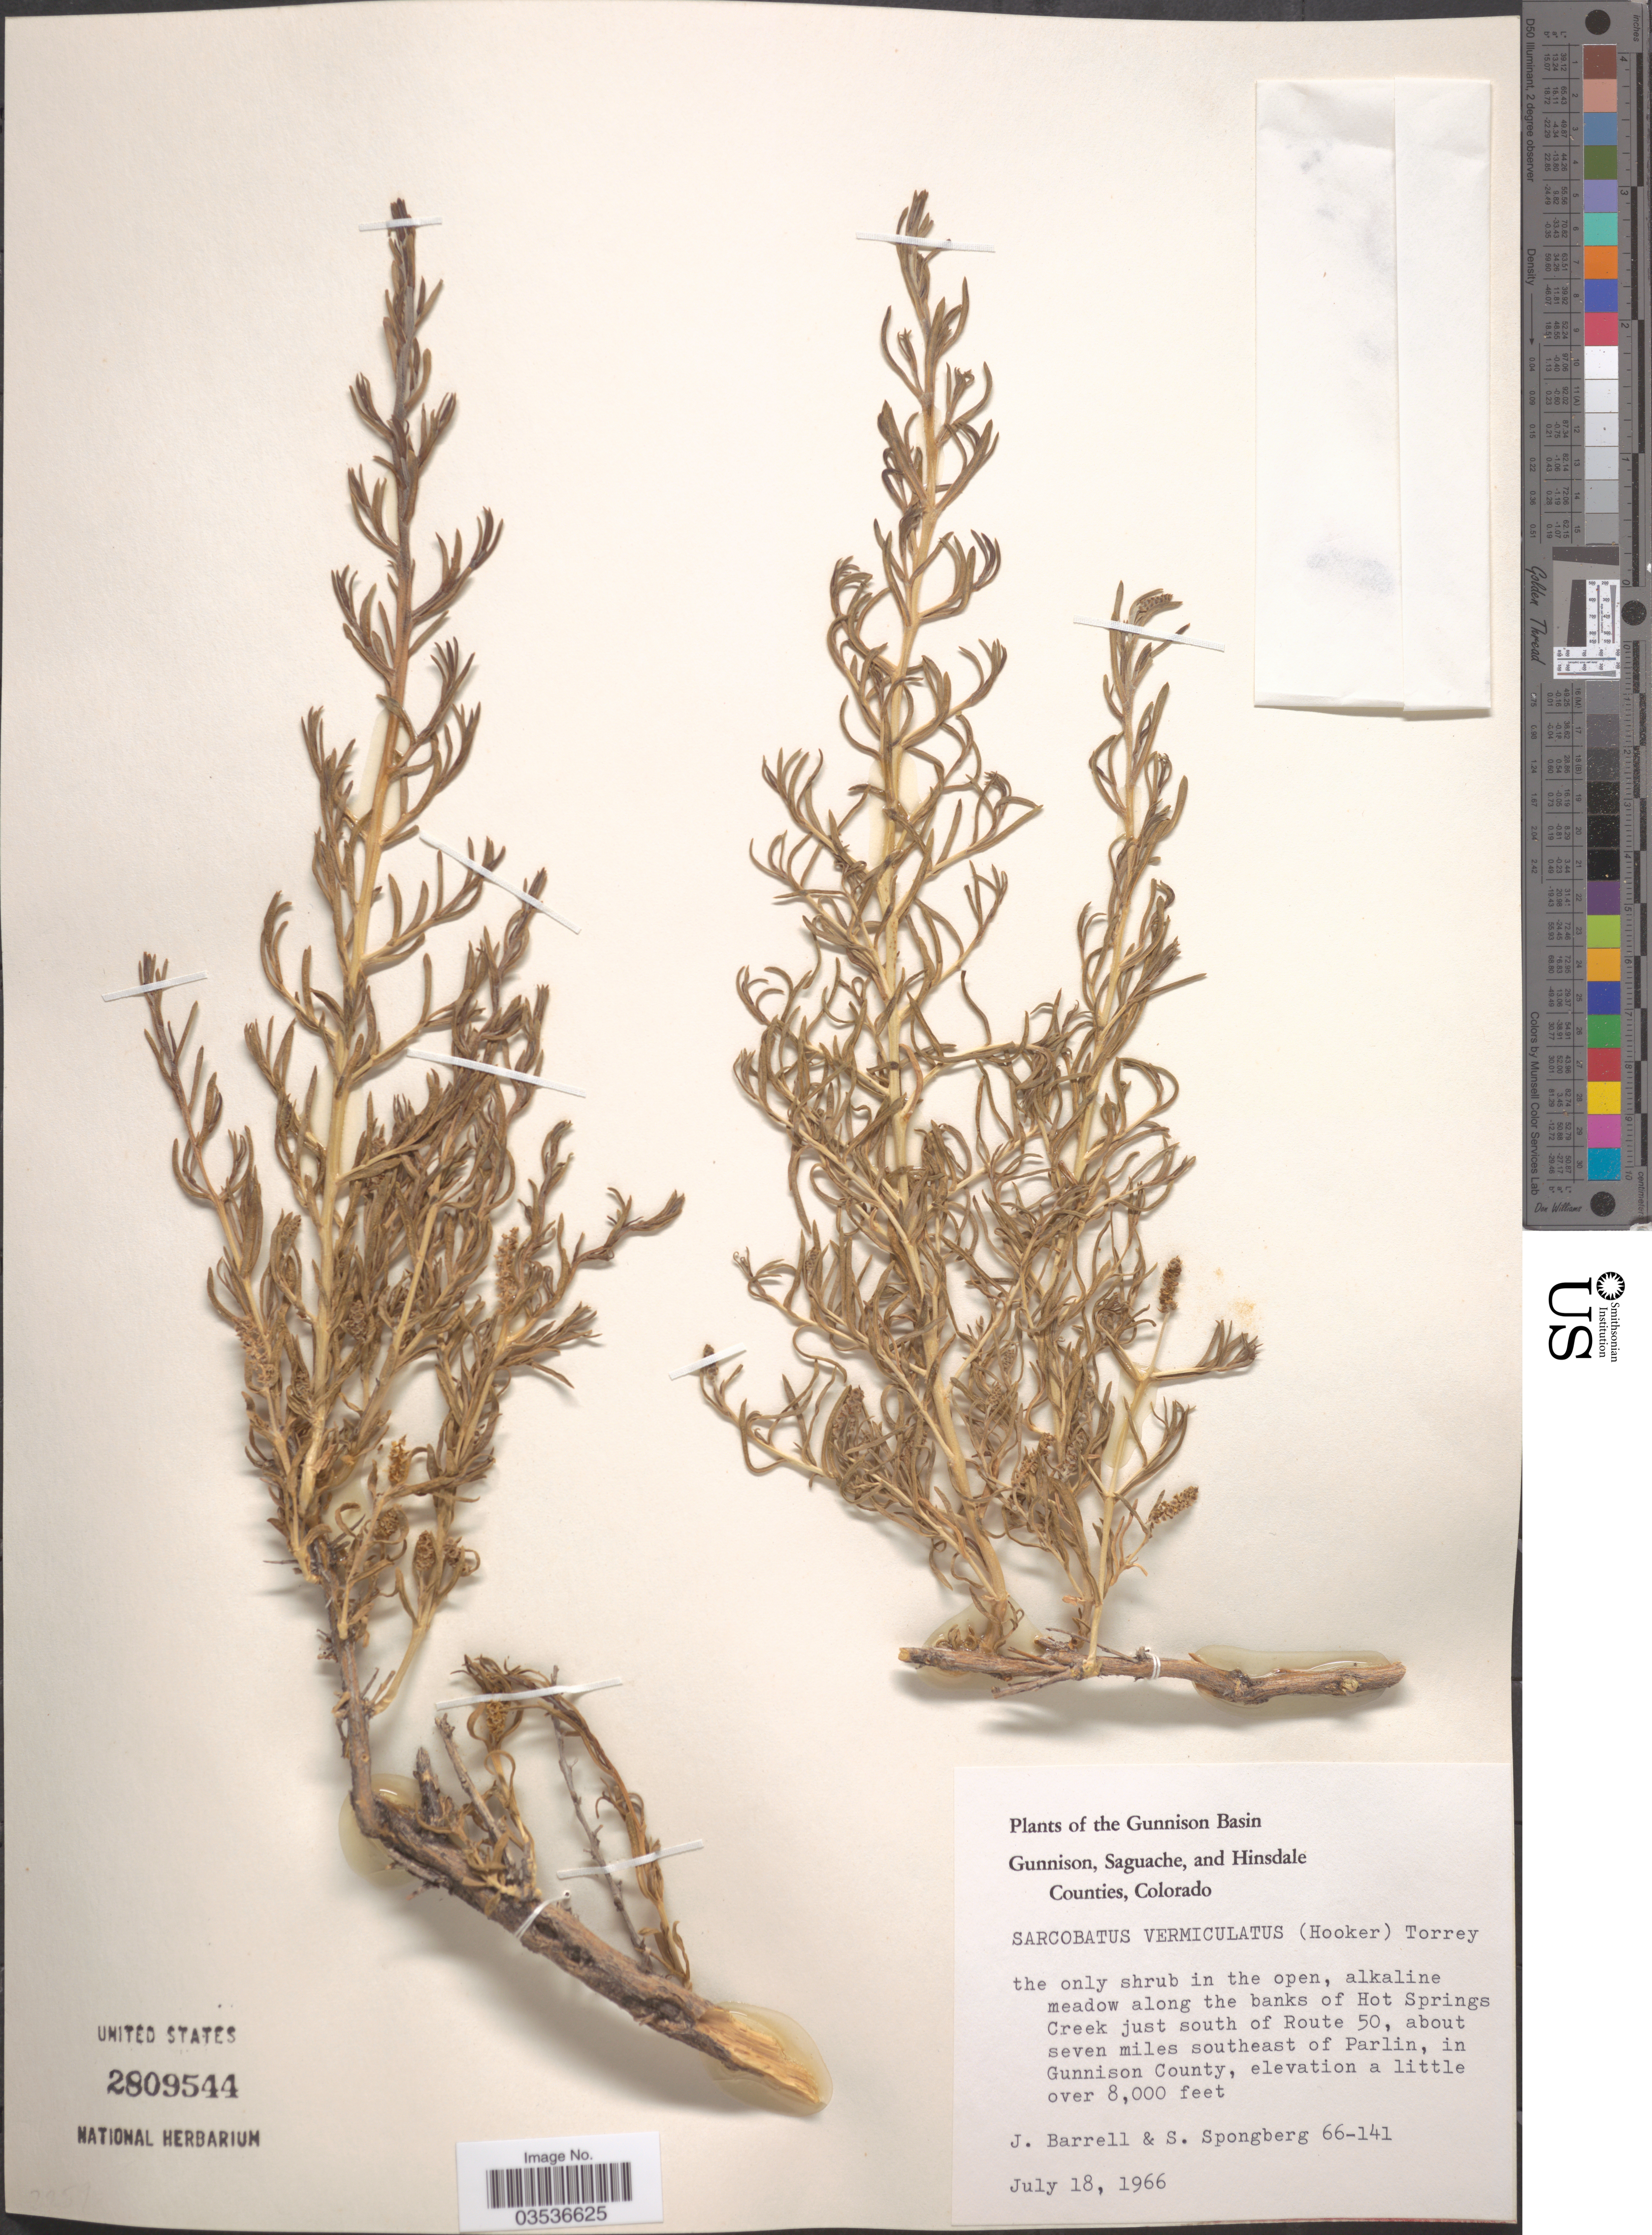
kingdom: Plantae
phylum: Tracheophyta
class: Magnoliopsida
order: Caryophyllales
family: Sarcobataceae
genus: Sarcobatus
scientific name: Sarcobatus vermiculatus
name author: (Hook.) Torr.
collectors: J. Barrell & S. A.Spongberg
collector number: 66-141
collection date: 1966-07-18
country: United States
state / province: Colorado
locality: The Gunnison Basin. Alkaline meadow along the banks of Hot Springs Creek just south of Route 50, about seven miles southeast of Parlin, in Gunnison County.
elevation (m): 2438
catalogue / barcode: US 2809544